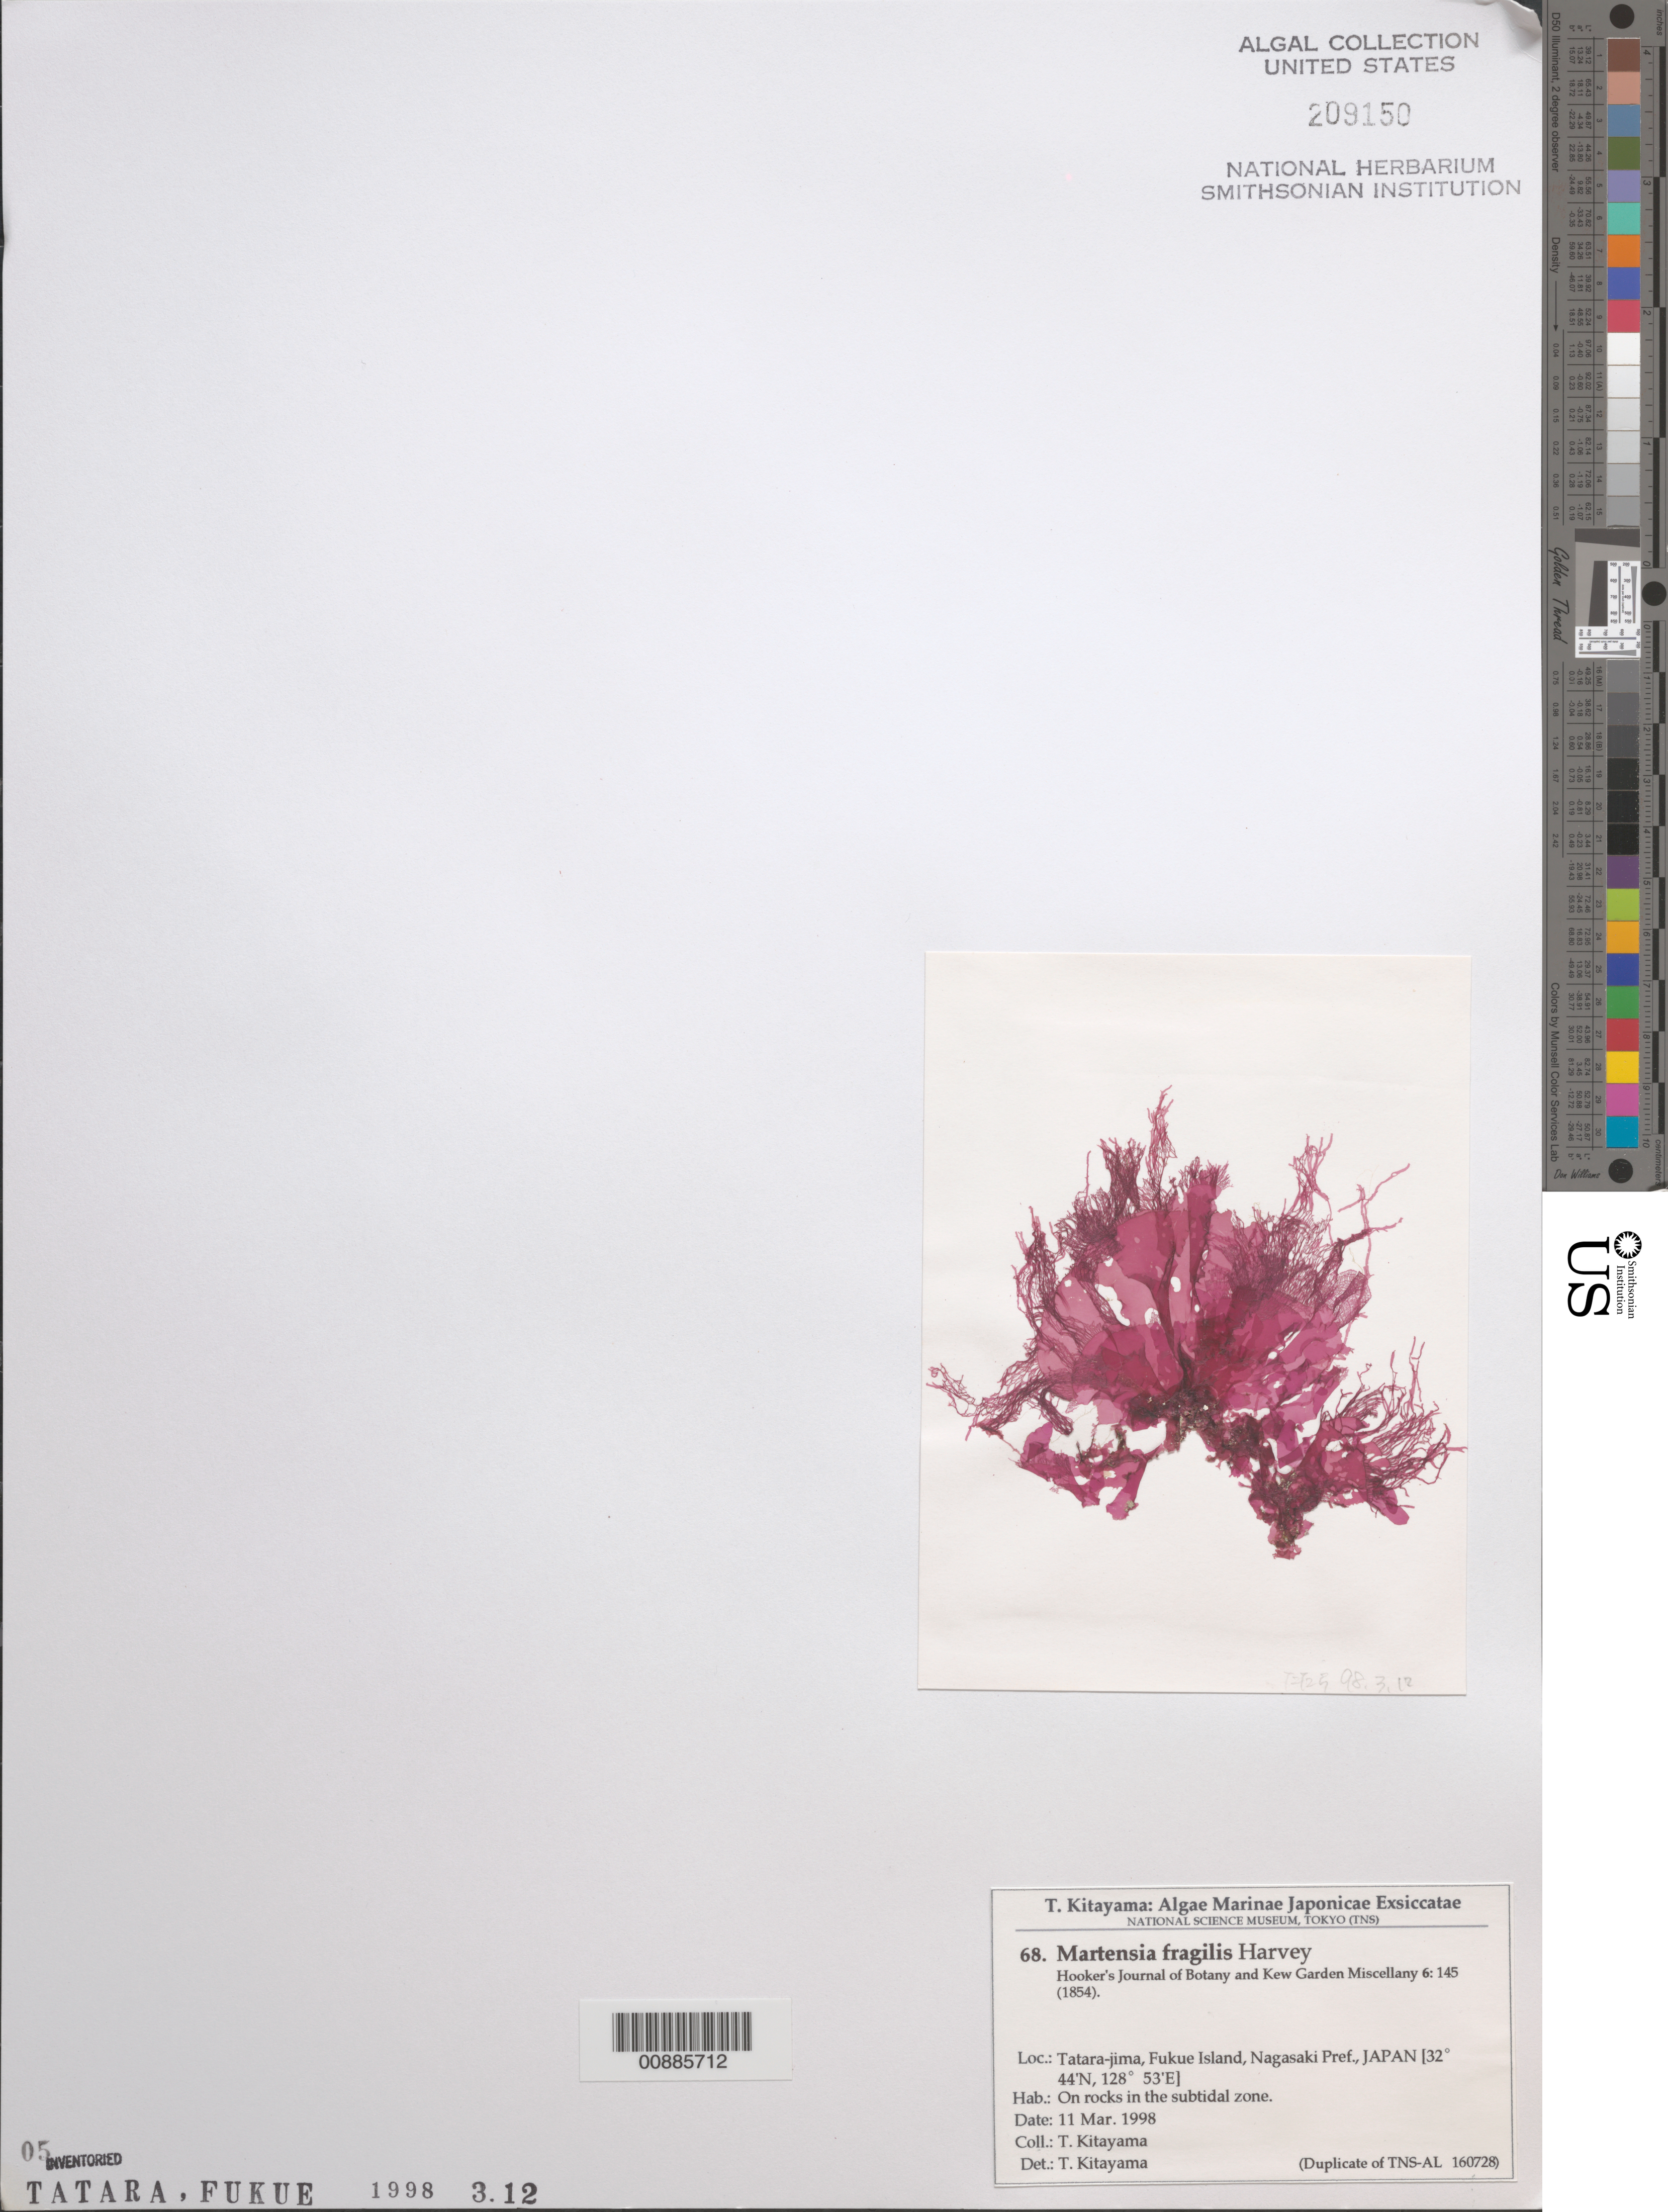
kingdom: Plantae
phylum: Rhodophyta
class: Florideophyceae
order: Ceramiales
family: Delesseriaceae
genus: Martensia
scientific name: Martensia fragilis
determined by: Kitayama, T.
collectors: T. Kitayama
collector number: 68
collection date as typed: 11 Mar 1998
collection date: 1998-03-11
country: Japan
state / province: Nagasaki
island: Kyushu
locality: Tatara-jima, Fukue Island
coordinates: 32 44' N, 128 53' E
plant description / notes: Kitayama, T., Algae Marinae Japonicae Exsiccatae, Fasc. III (Nos. 51-75)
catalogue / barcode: US 209150